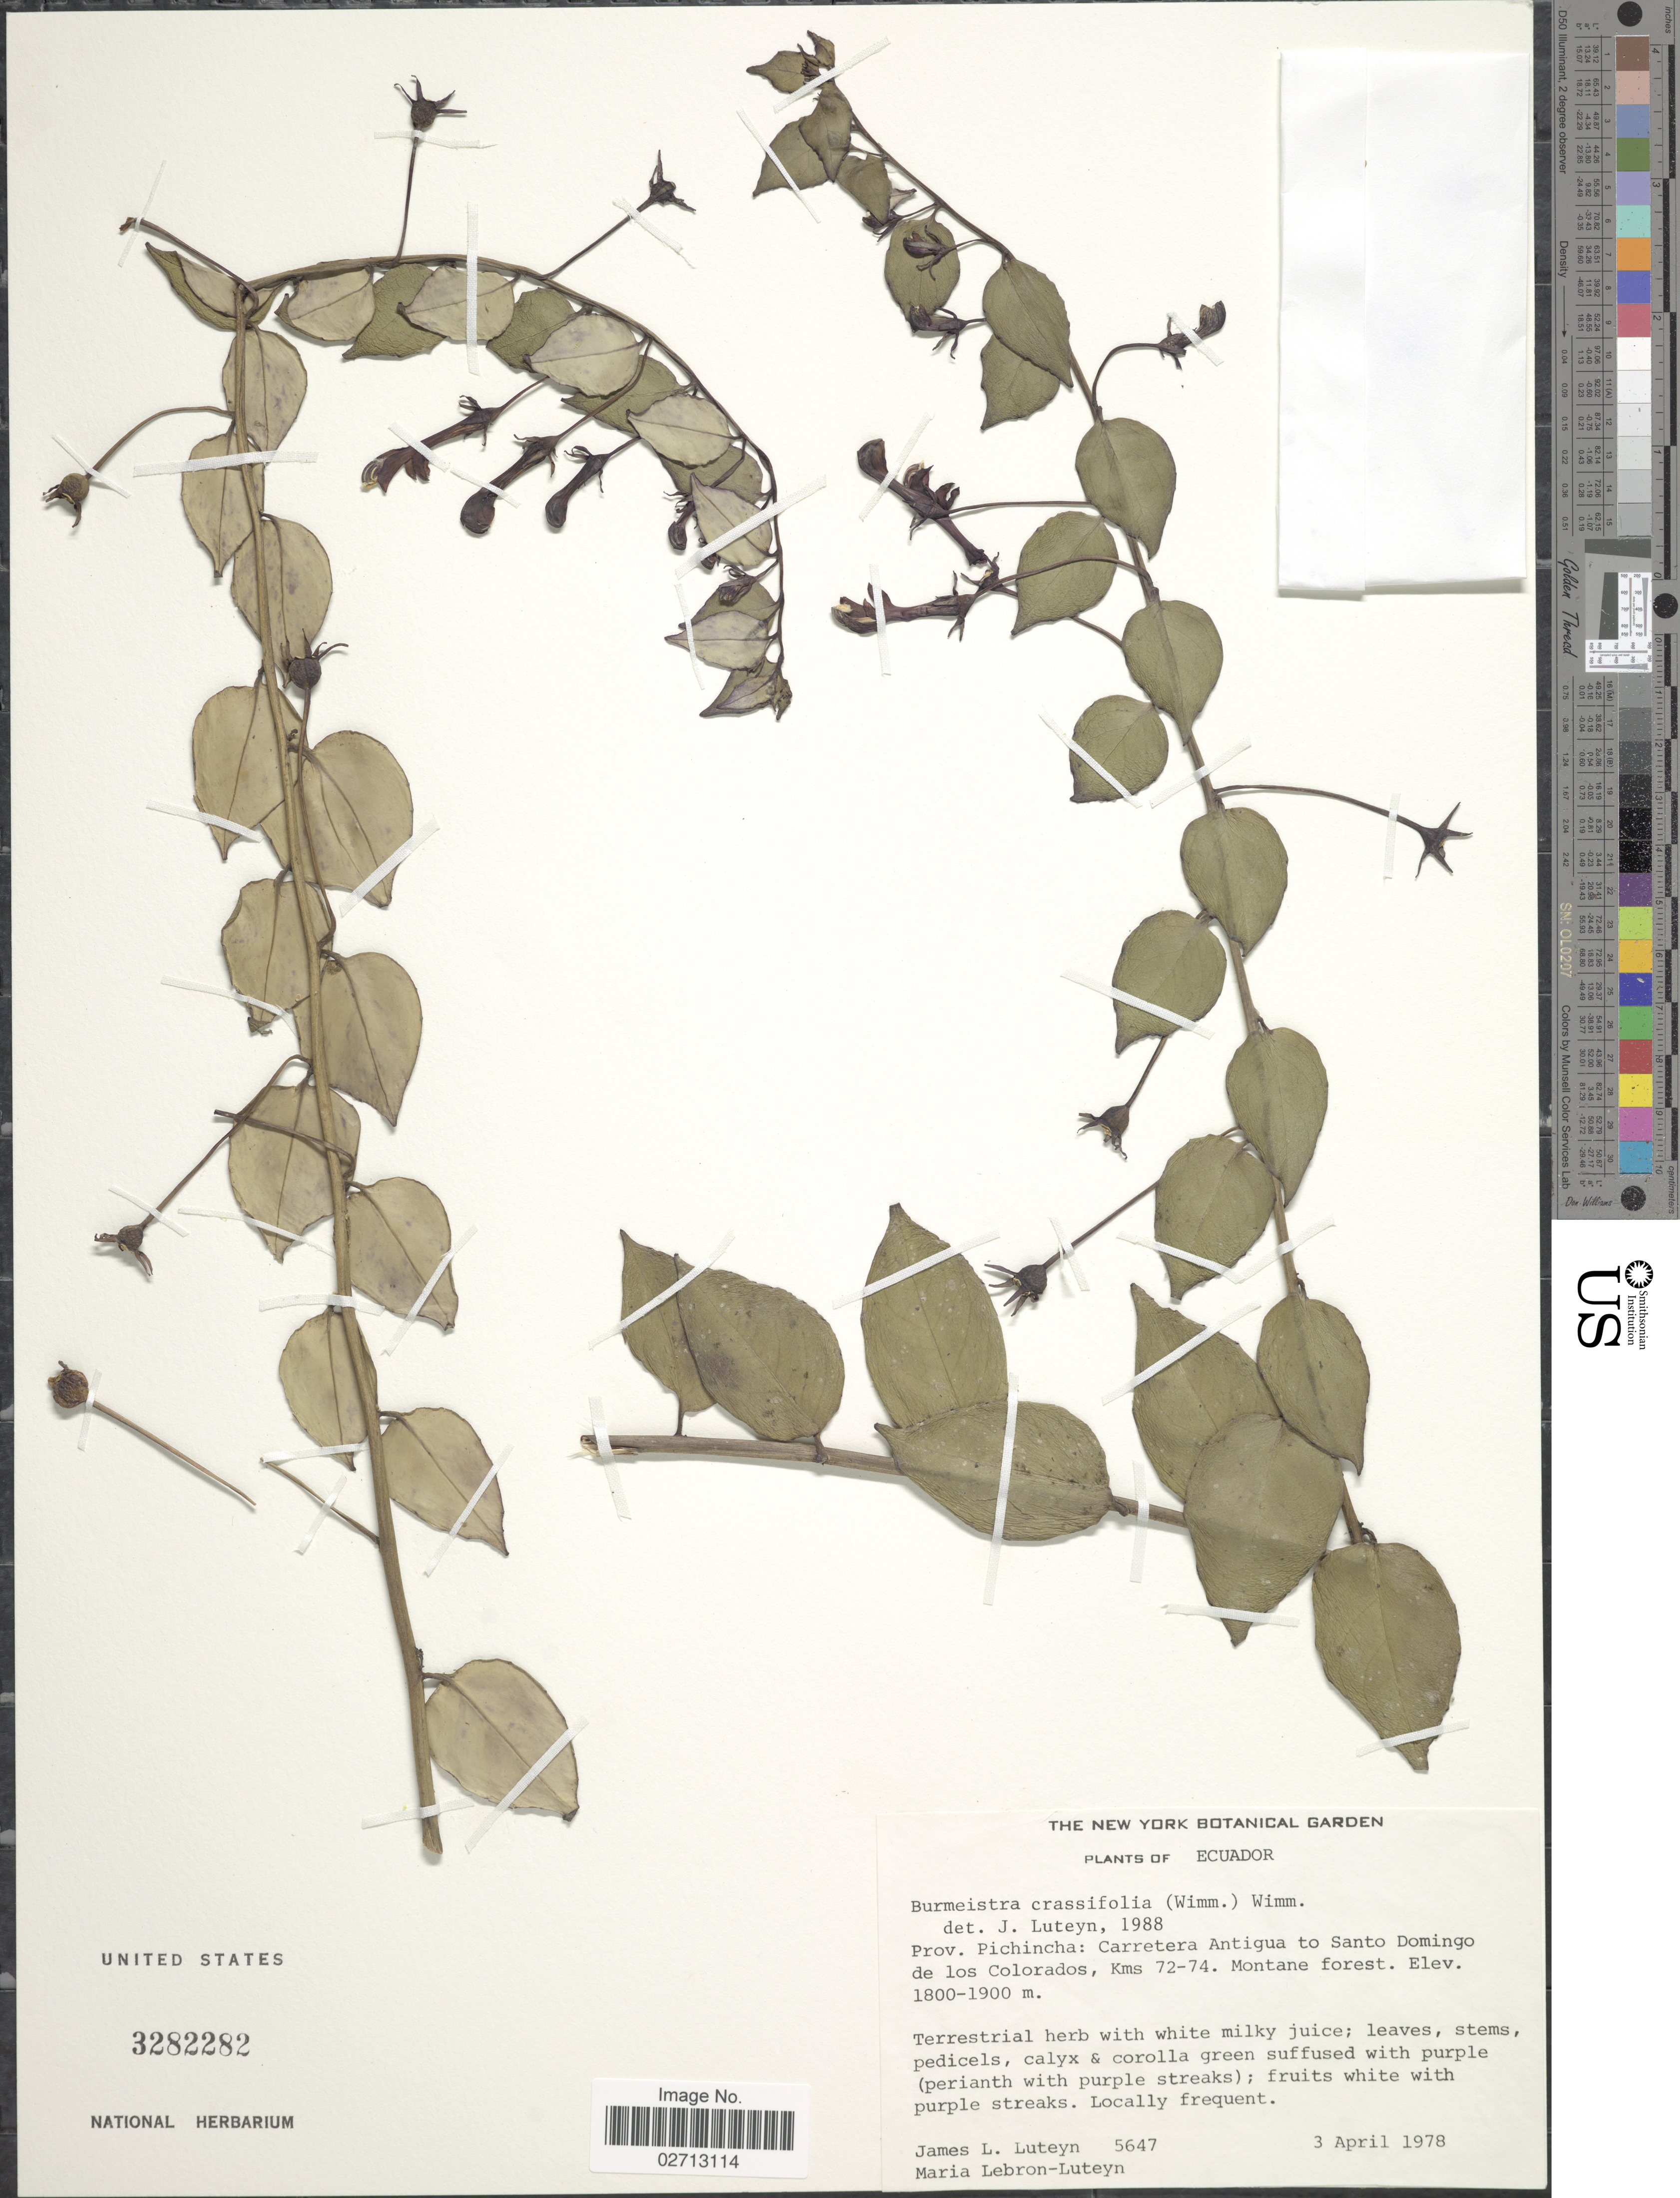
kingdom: Plantae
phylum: Tracheophyta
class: Magnoliopsida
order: Asterales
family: Campanulaceae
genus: Burmeistera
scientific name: Burmeistera crassifolia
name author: (E. Wimm.) E. Wimm.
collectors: J. L. Luteyn & M. L. Lebrón-Luteyn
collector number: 5647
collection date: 1978-04-03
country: Ecuador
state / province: Pichincha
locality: Carretera Antigua to Santo Domingo de los Colorados, Kms 72-74.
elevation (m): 1800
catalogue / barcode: US 3282282